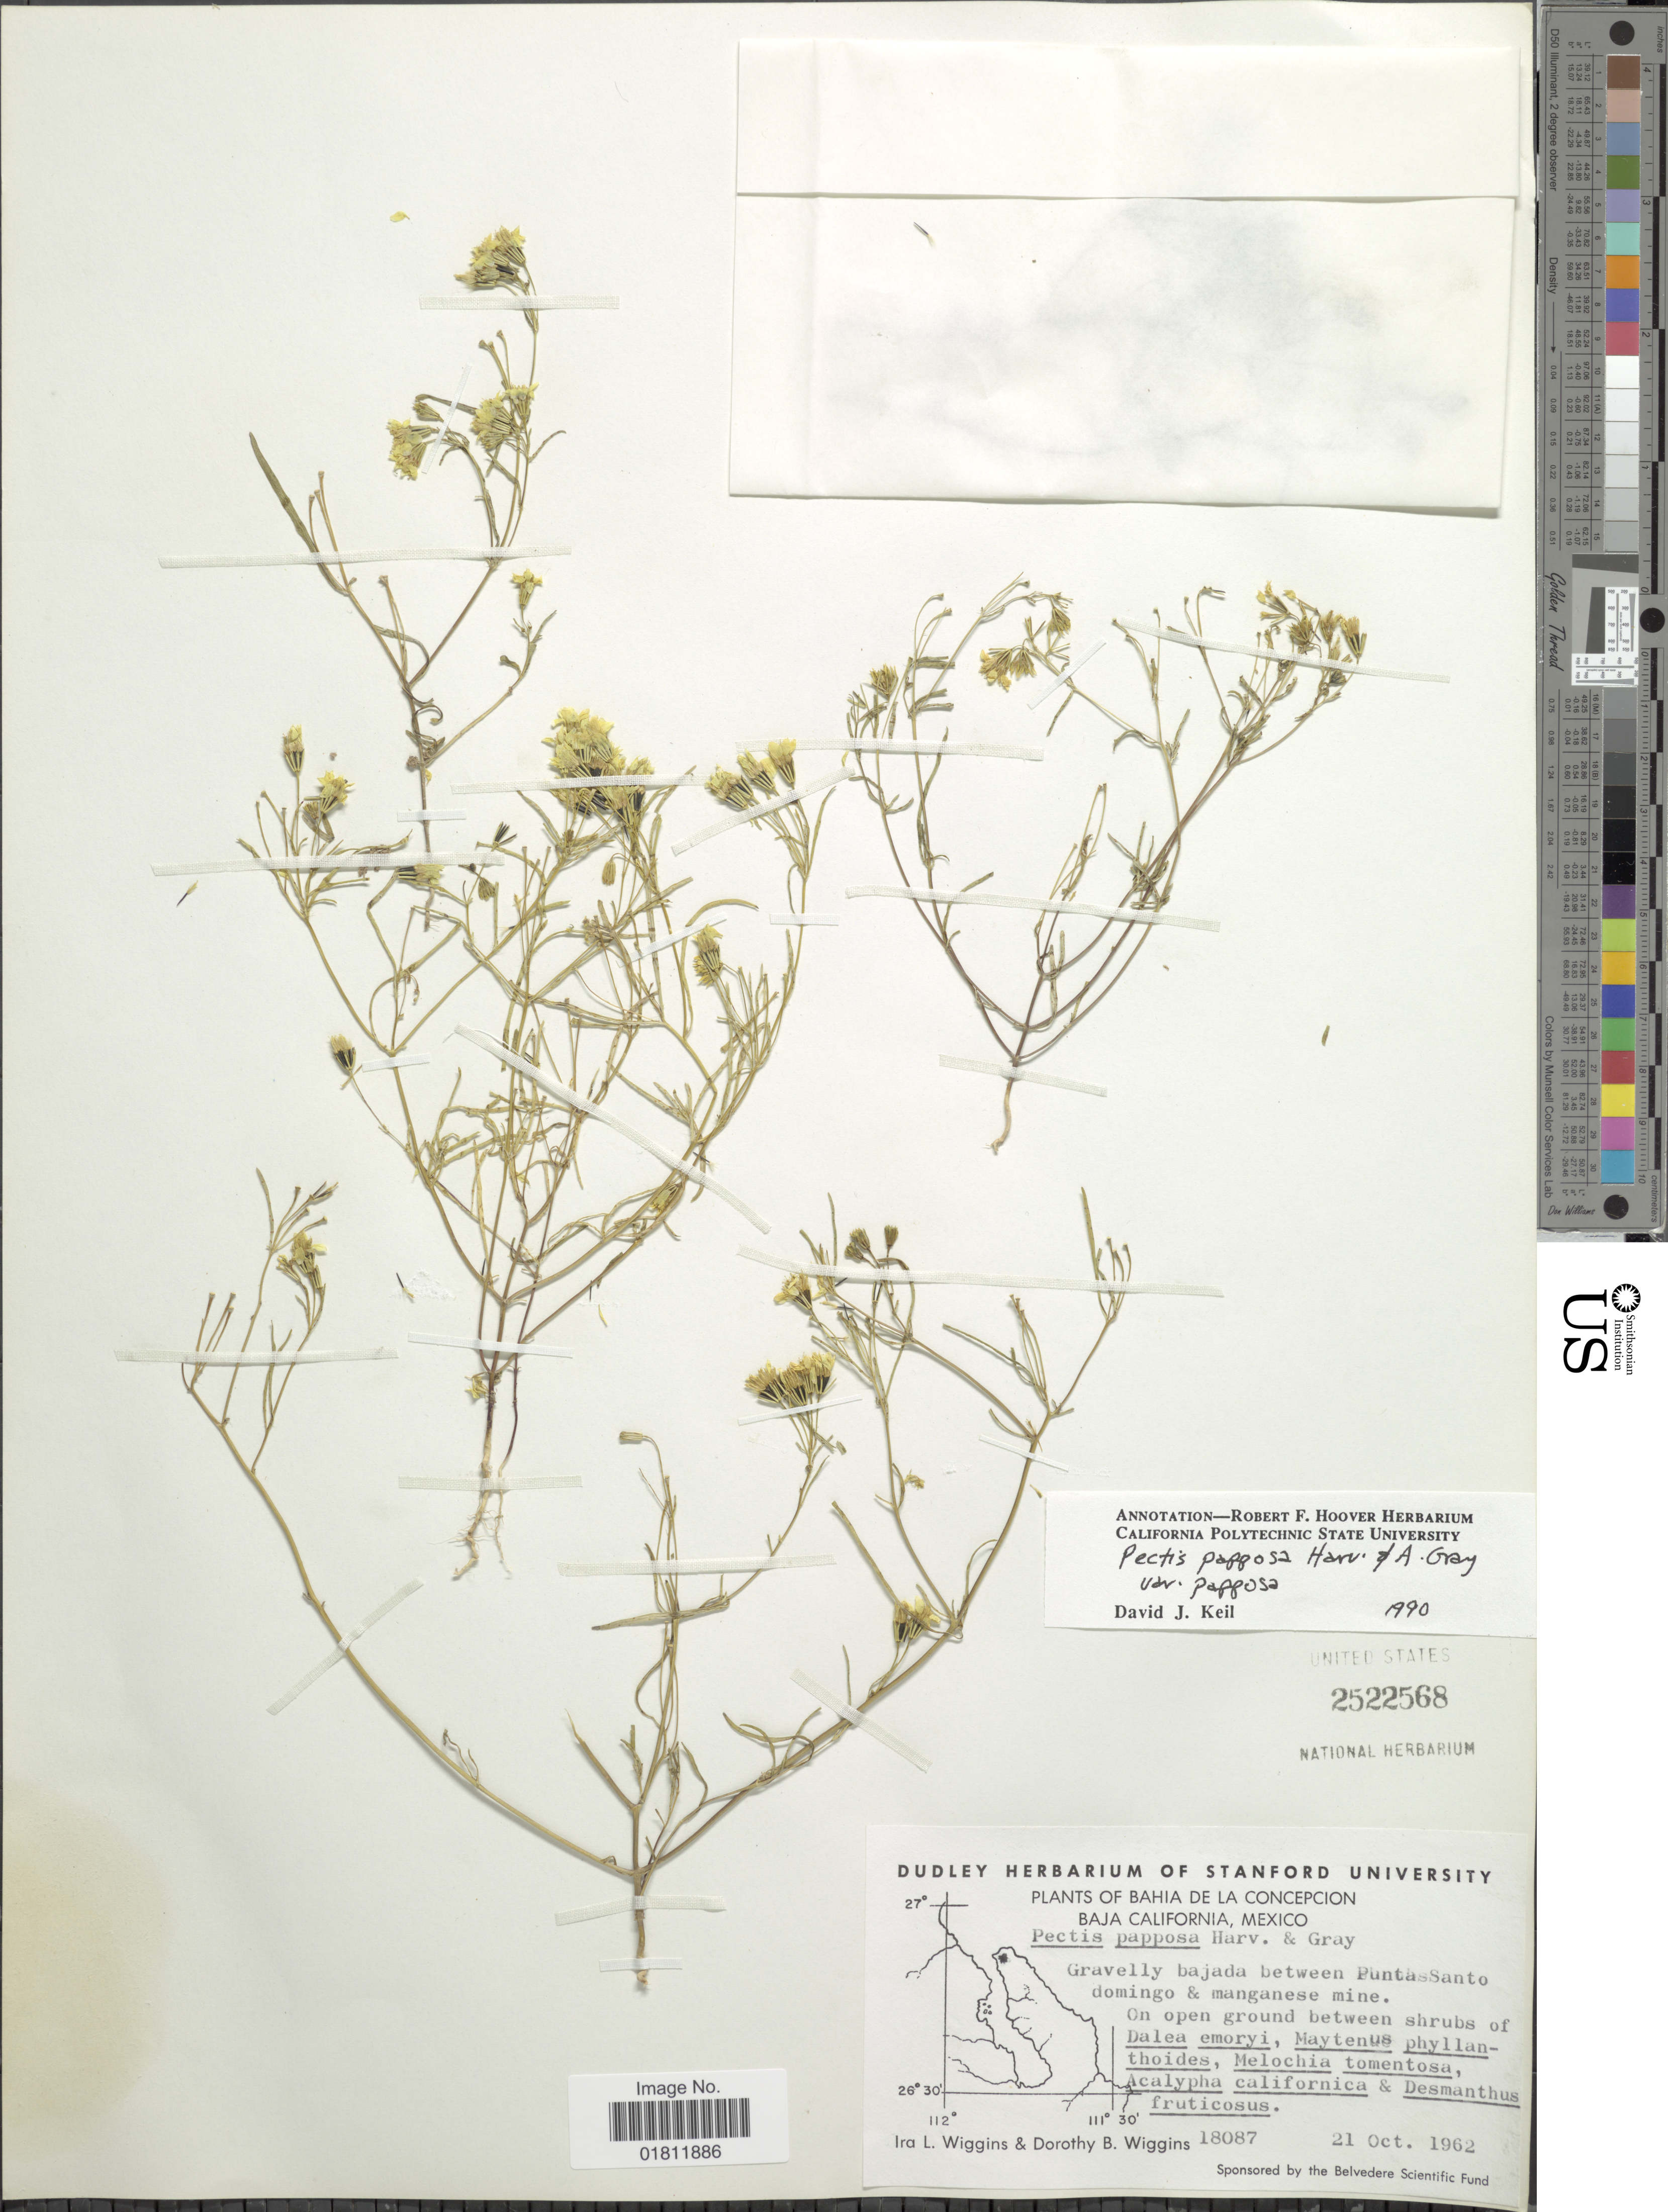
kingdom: Plantae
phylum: Tracheophyta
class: Magnoliopsida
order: Asterales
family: Asteraceae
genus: Pectis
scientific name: Pectis papposa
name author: Harv. & A. Gray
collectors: I. L. Wiggins & D. B. Wiggins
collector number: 18087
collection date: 1962-10-21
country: Mexico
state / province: Baja California Sur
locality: Bahia de la Concepcion, Baja California, Mexico. Gravelly bajada between Puntas Santo domingo & manganese mine.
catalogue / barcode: US 2522568